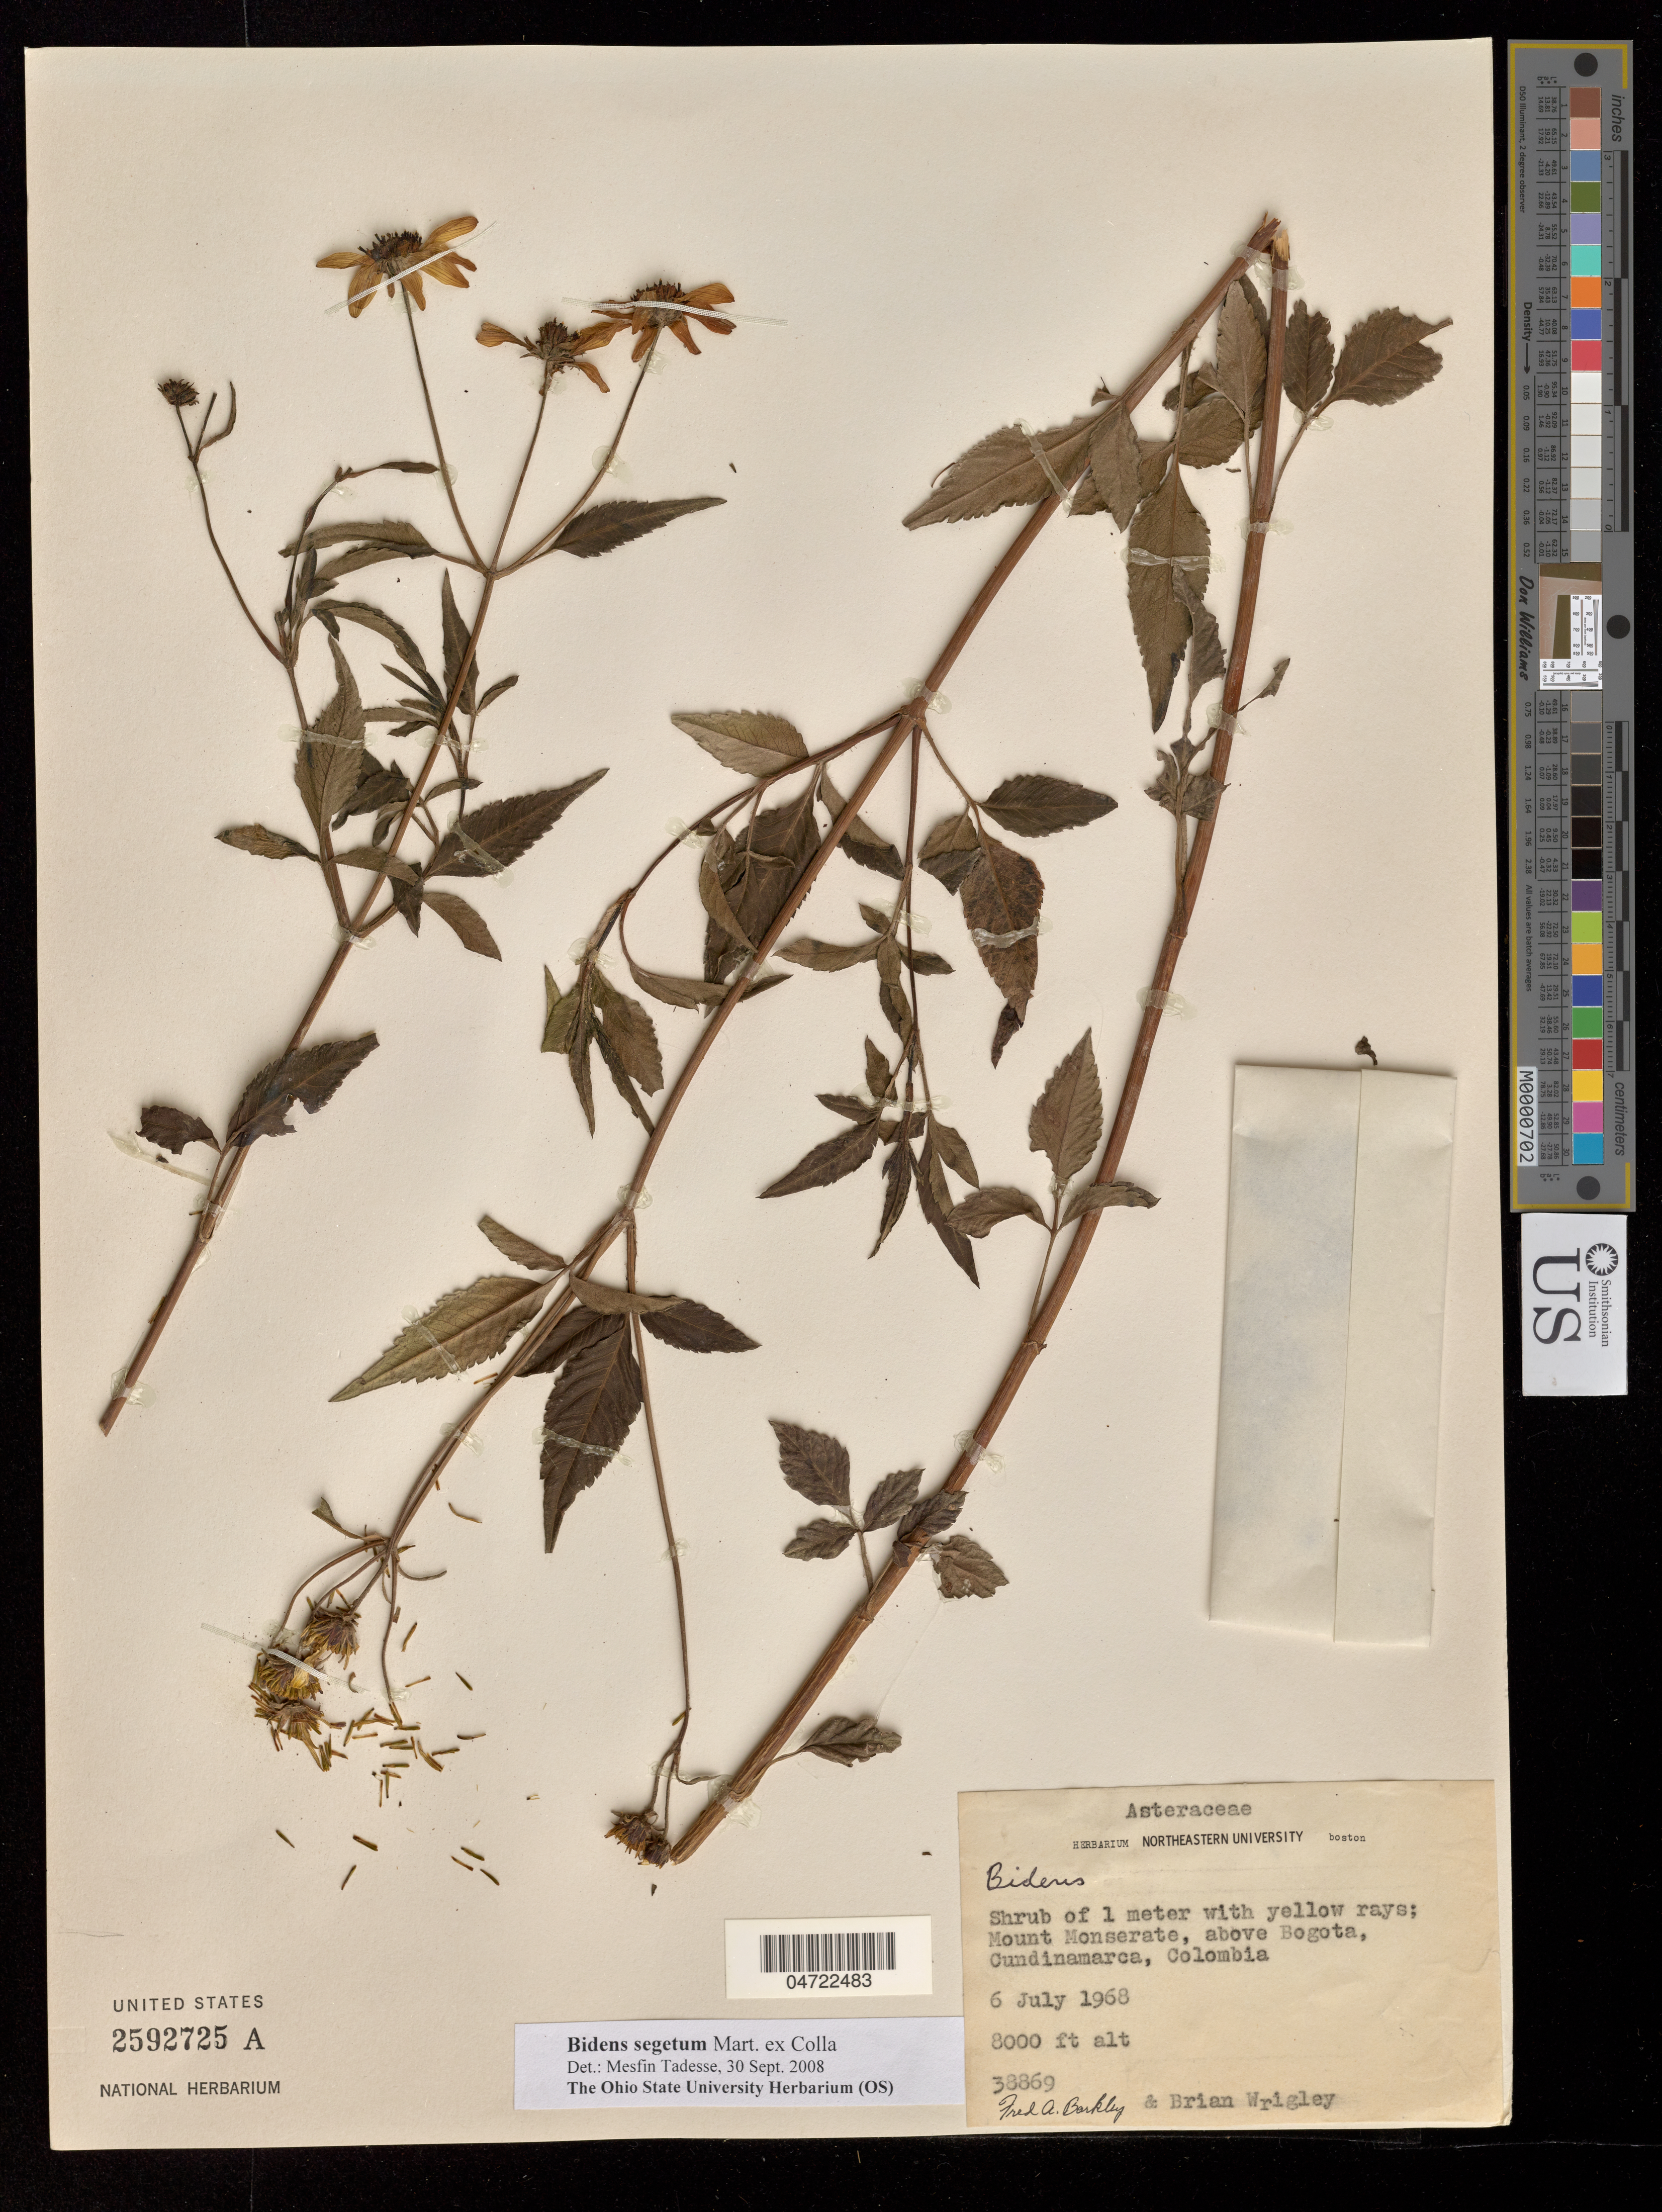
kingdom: Plantae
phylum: Tracheophyta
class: Magnoliopsida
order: Asterales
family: Asteraceae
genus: Bidens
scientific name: Bidens segetum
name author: Mart. ex Colla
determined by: Tadesse, M.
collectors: F. A. Barkley & B. L. Wrigley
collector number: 38869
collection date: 1968-07-06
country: Colombia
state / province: Cundinamarca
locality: Mount Monserate, above Bogota.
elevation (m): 2774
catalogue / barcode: US 2592725A